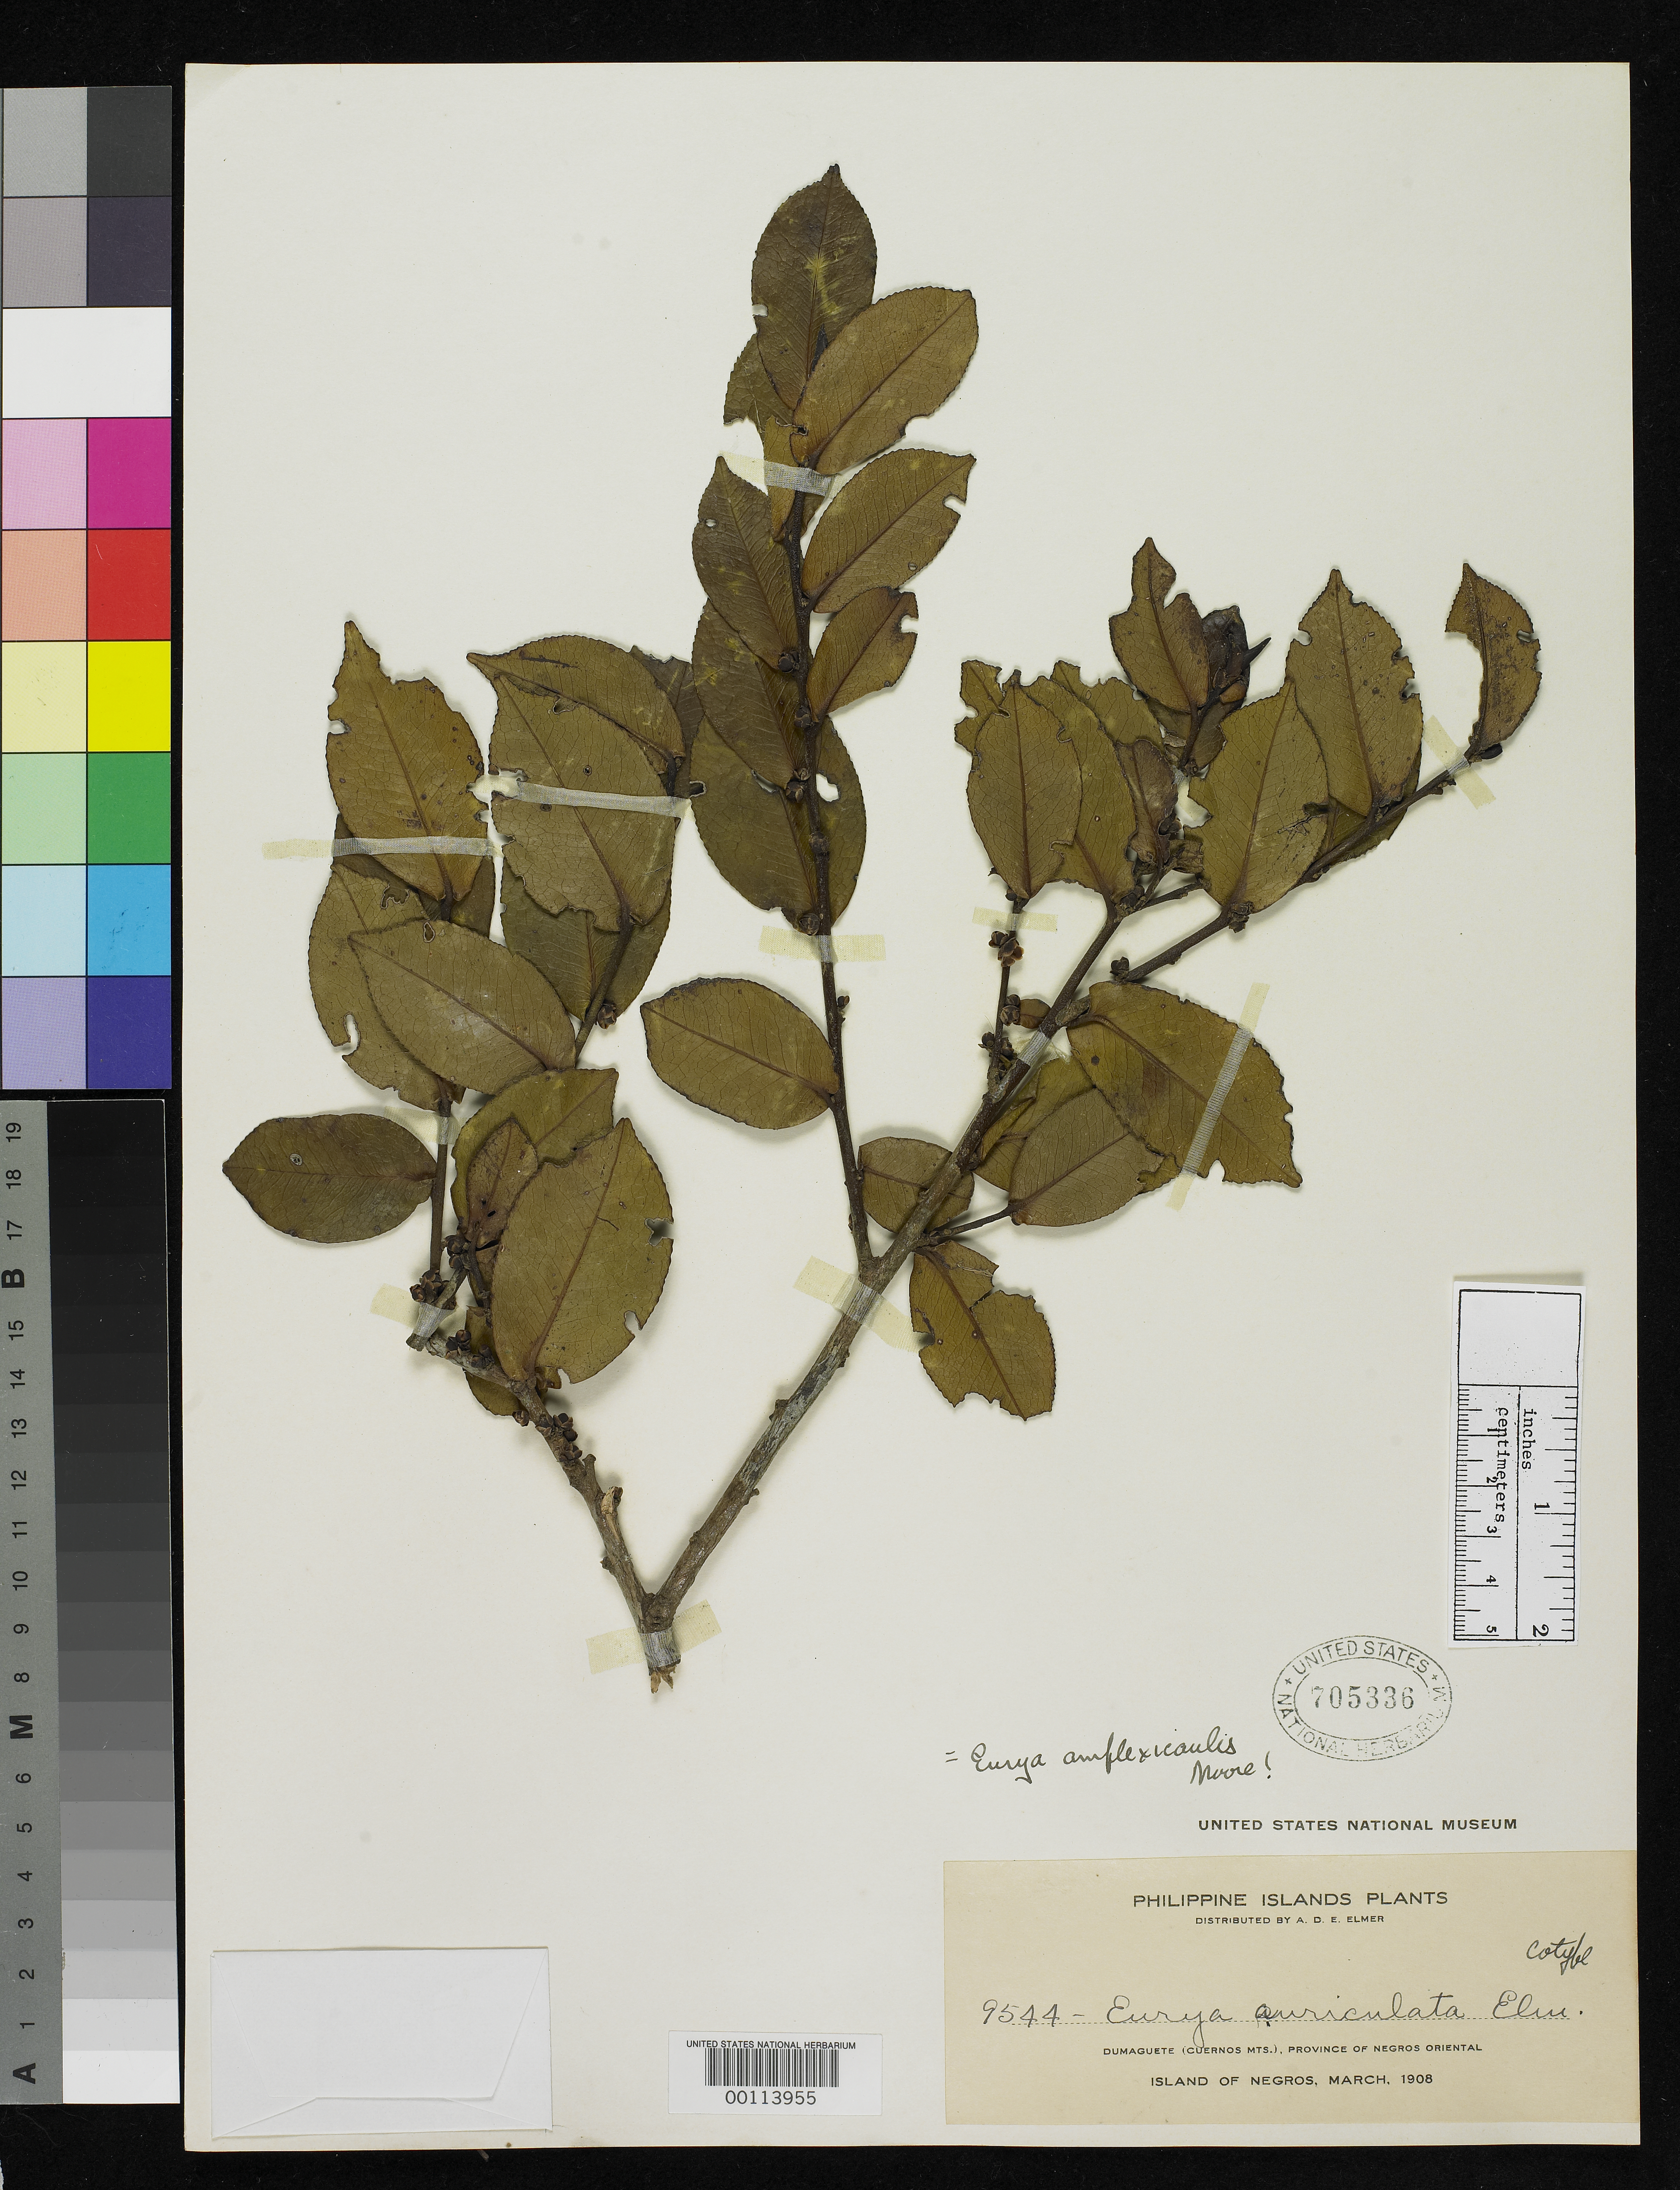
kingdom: Plantae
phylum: Tracheophyta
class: Magnoliopsida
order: Ericales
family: Pentaphylacaceae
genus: Eurya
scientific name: Eurya auriculata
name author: Elmer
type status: Isotype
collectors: A. D. E. Elmer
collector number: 9544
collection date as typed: Mar 1908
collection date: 1908-03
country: Philippines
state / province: Central Visayas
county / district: Negros Oriental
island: Negros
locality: Dumaguete, Cuernos Mts.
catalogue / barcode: US 705336